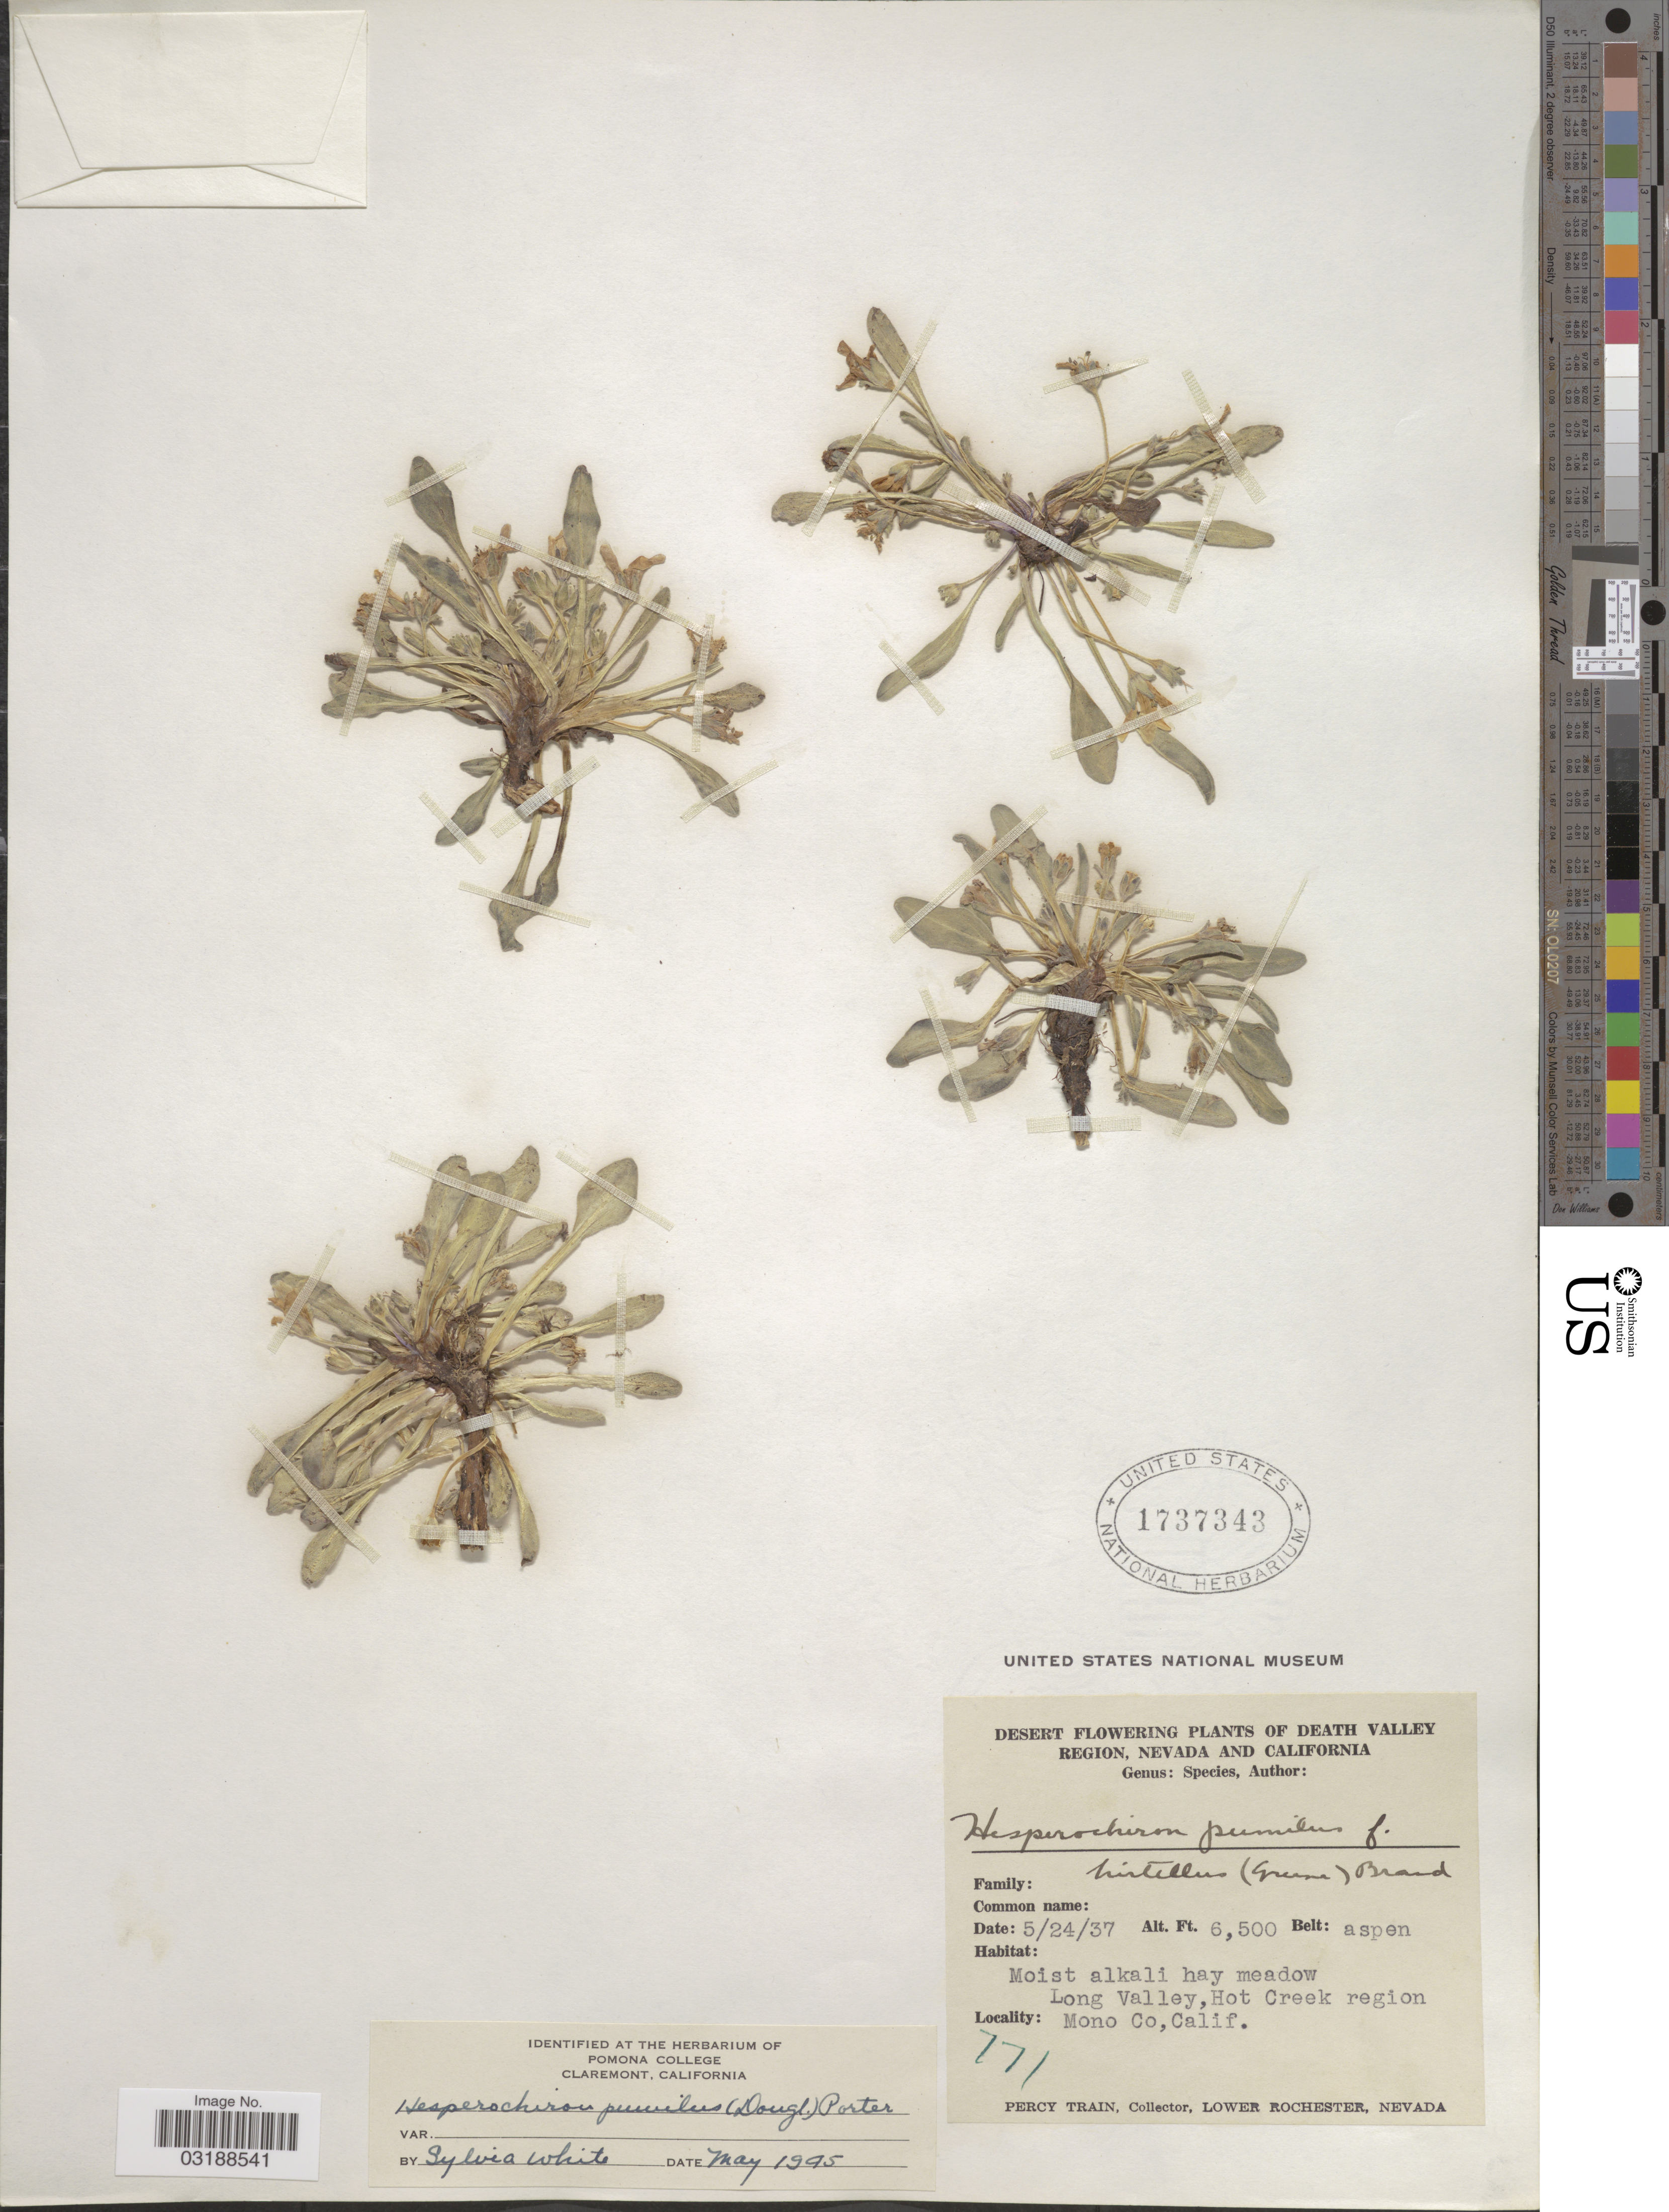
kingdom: Plantae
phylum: Tracheophyta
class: Magnoliopsida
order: Boraginales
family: Hydrophyllaceae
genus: Hesperochiron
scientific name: Hesperochiron pumilus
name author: (Griseb.) Porter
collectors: P. Train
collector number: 771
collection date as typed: Transcribed d/m/y: 24/5/37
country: United States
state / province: California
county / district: Mono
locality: Death Valley Region, Long Valley, Hot Creek region, Mono Co.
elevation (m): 1981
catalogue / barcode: US 1737343